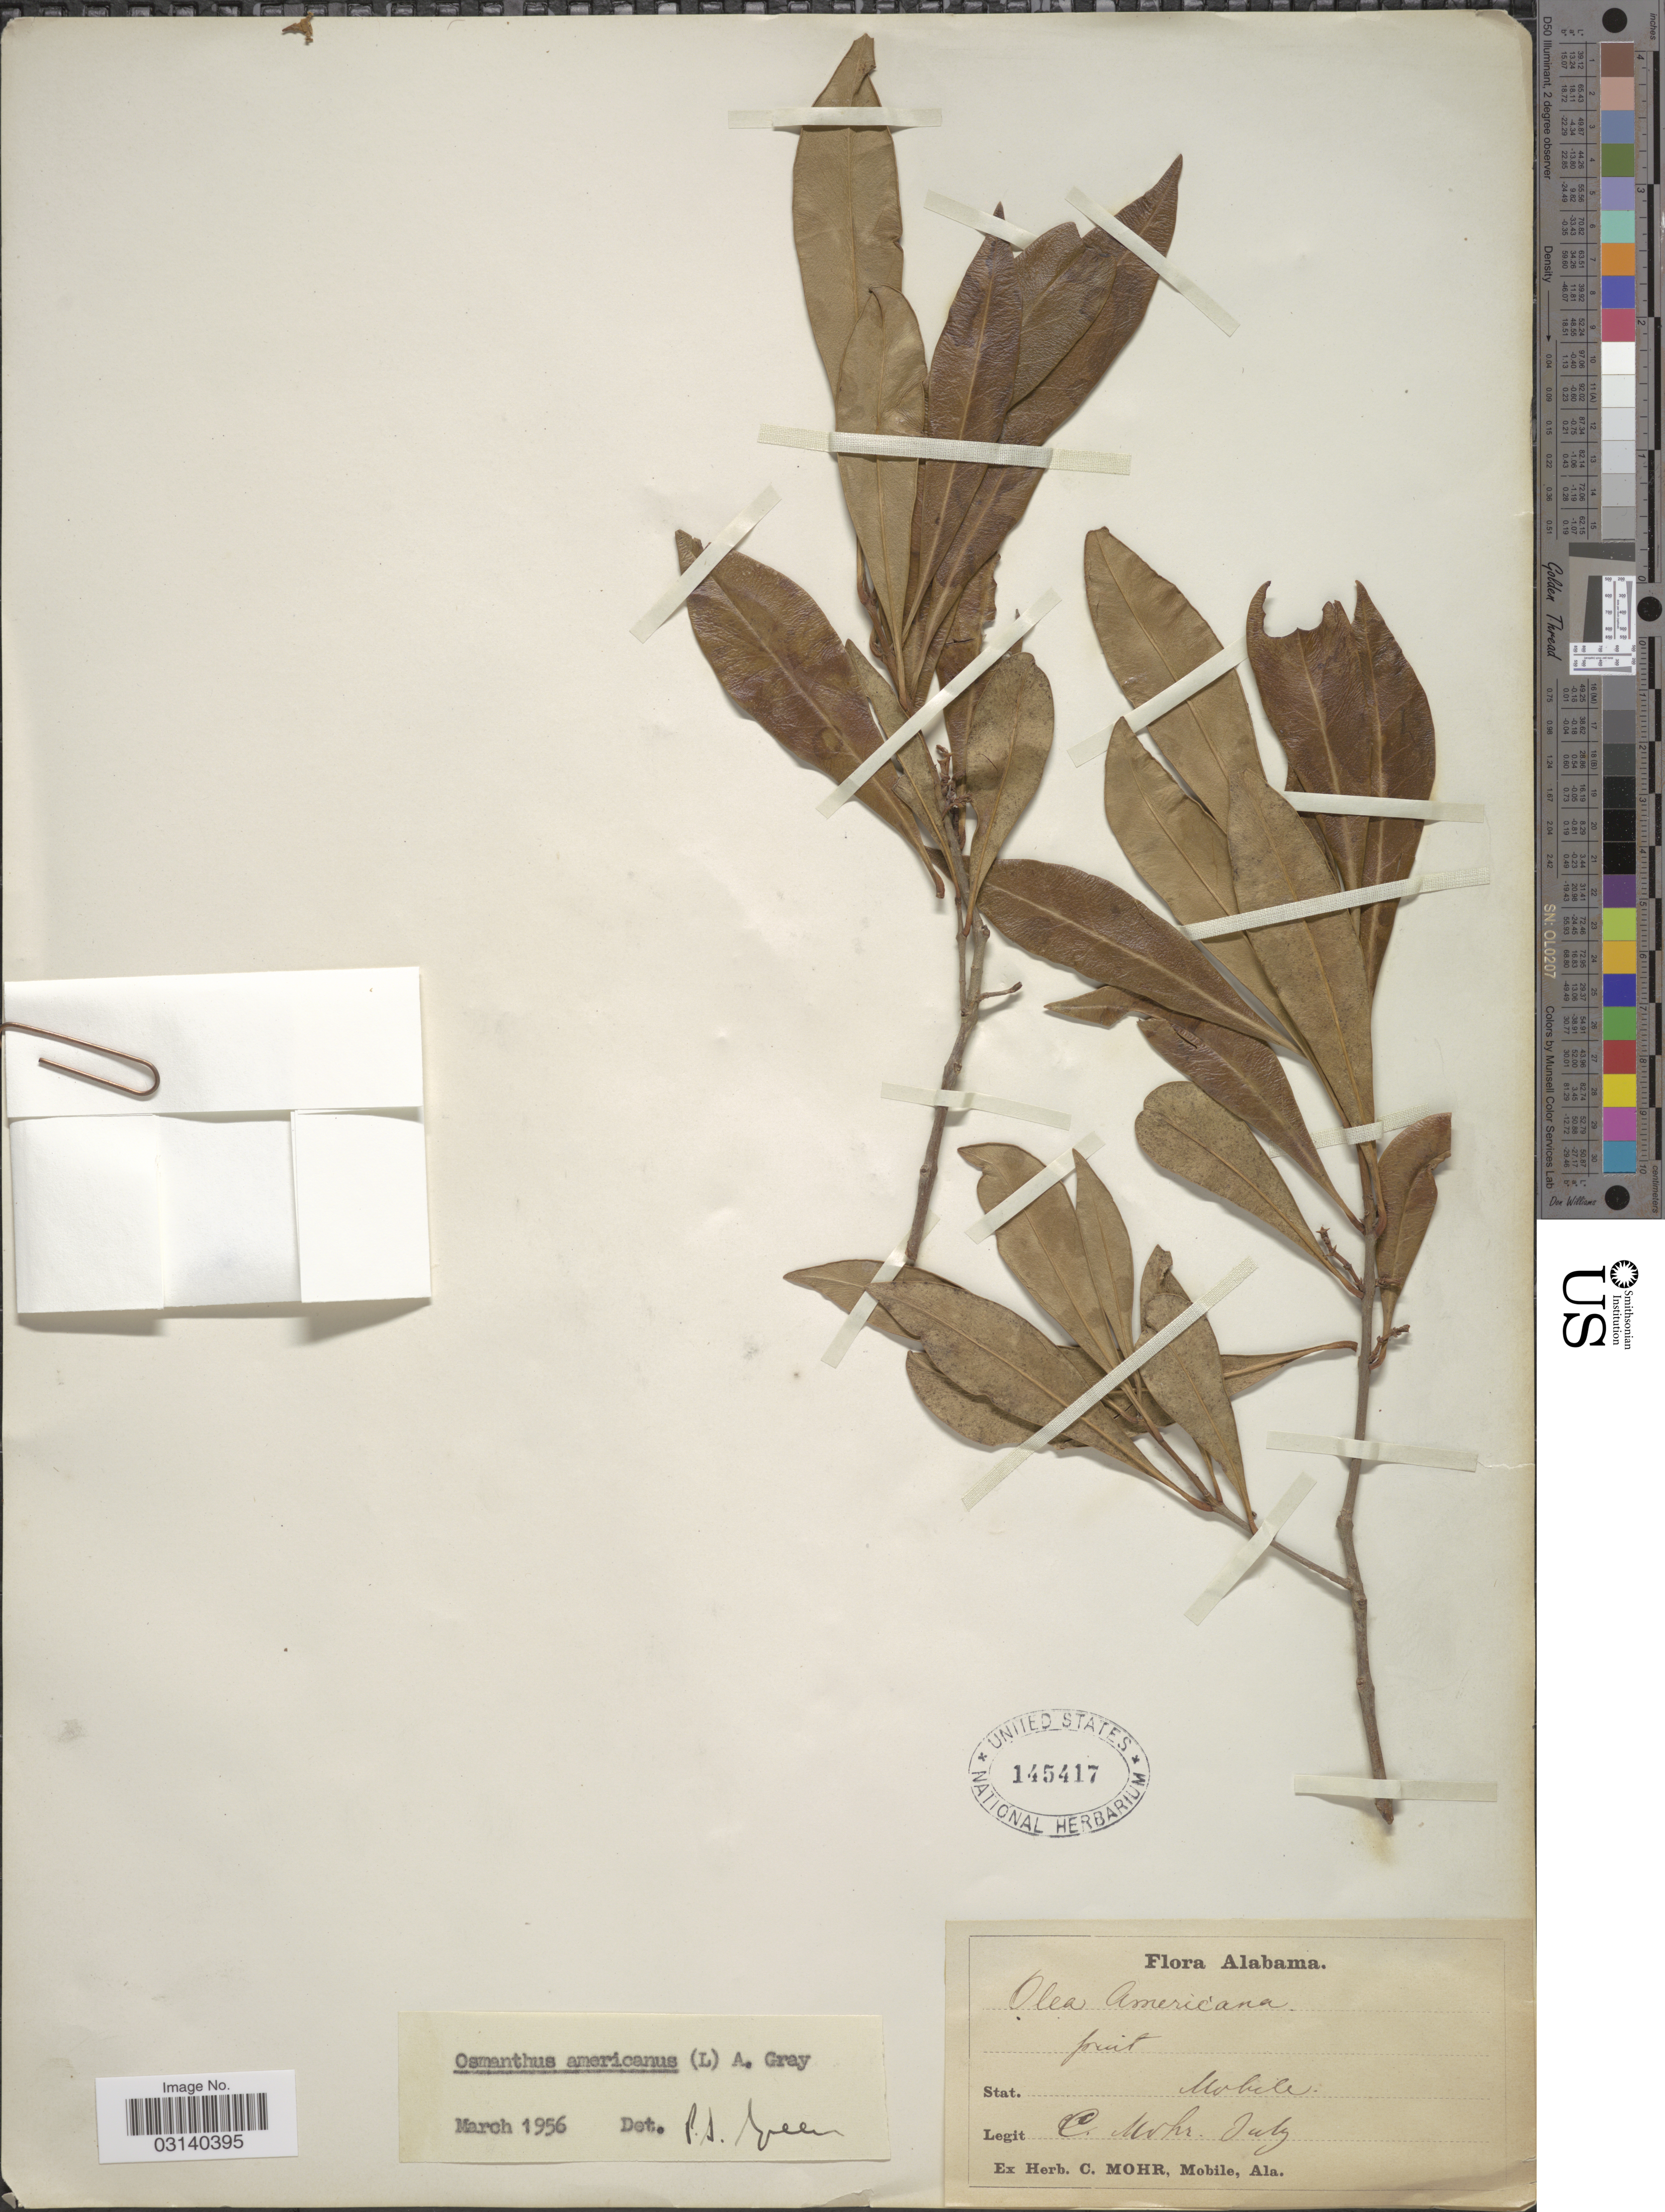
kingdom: Plantae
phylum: Tracheophyta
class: Magnoliopsida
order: Lamiales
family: Oleaceae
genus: Osmanthus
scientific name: Osmanthus americanus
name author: (L.) A. Gray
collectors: C. T. Mohr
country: United States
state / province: Alabama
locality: Mobile.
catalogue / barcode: US 145417